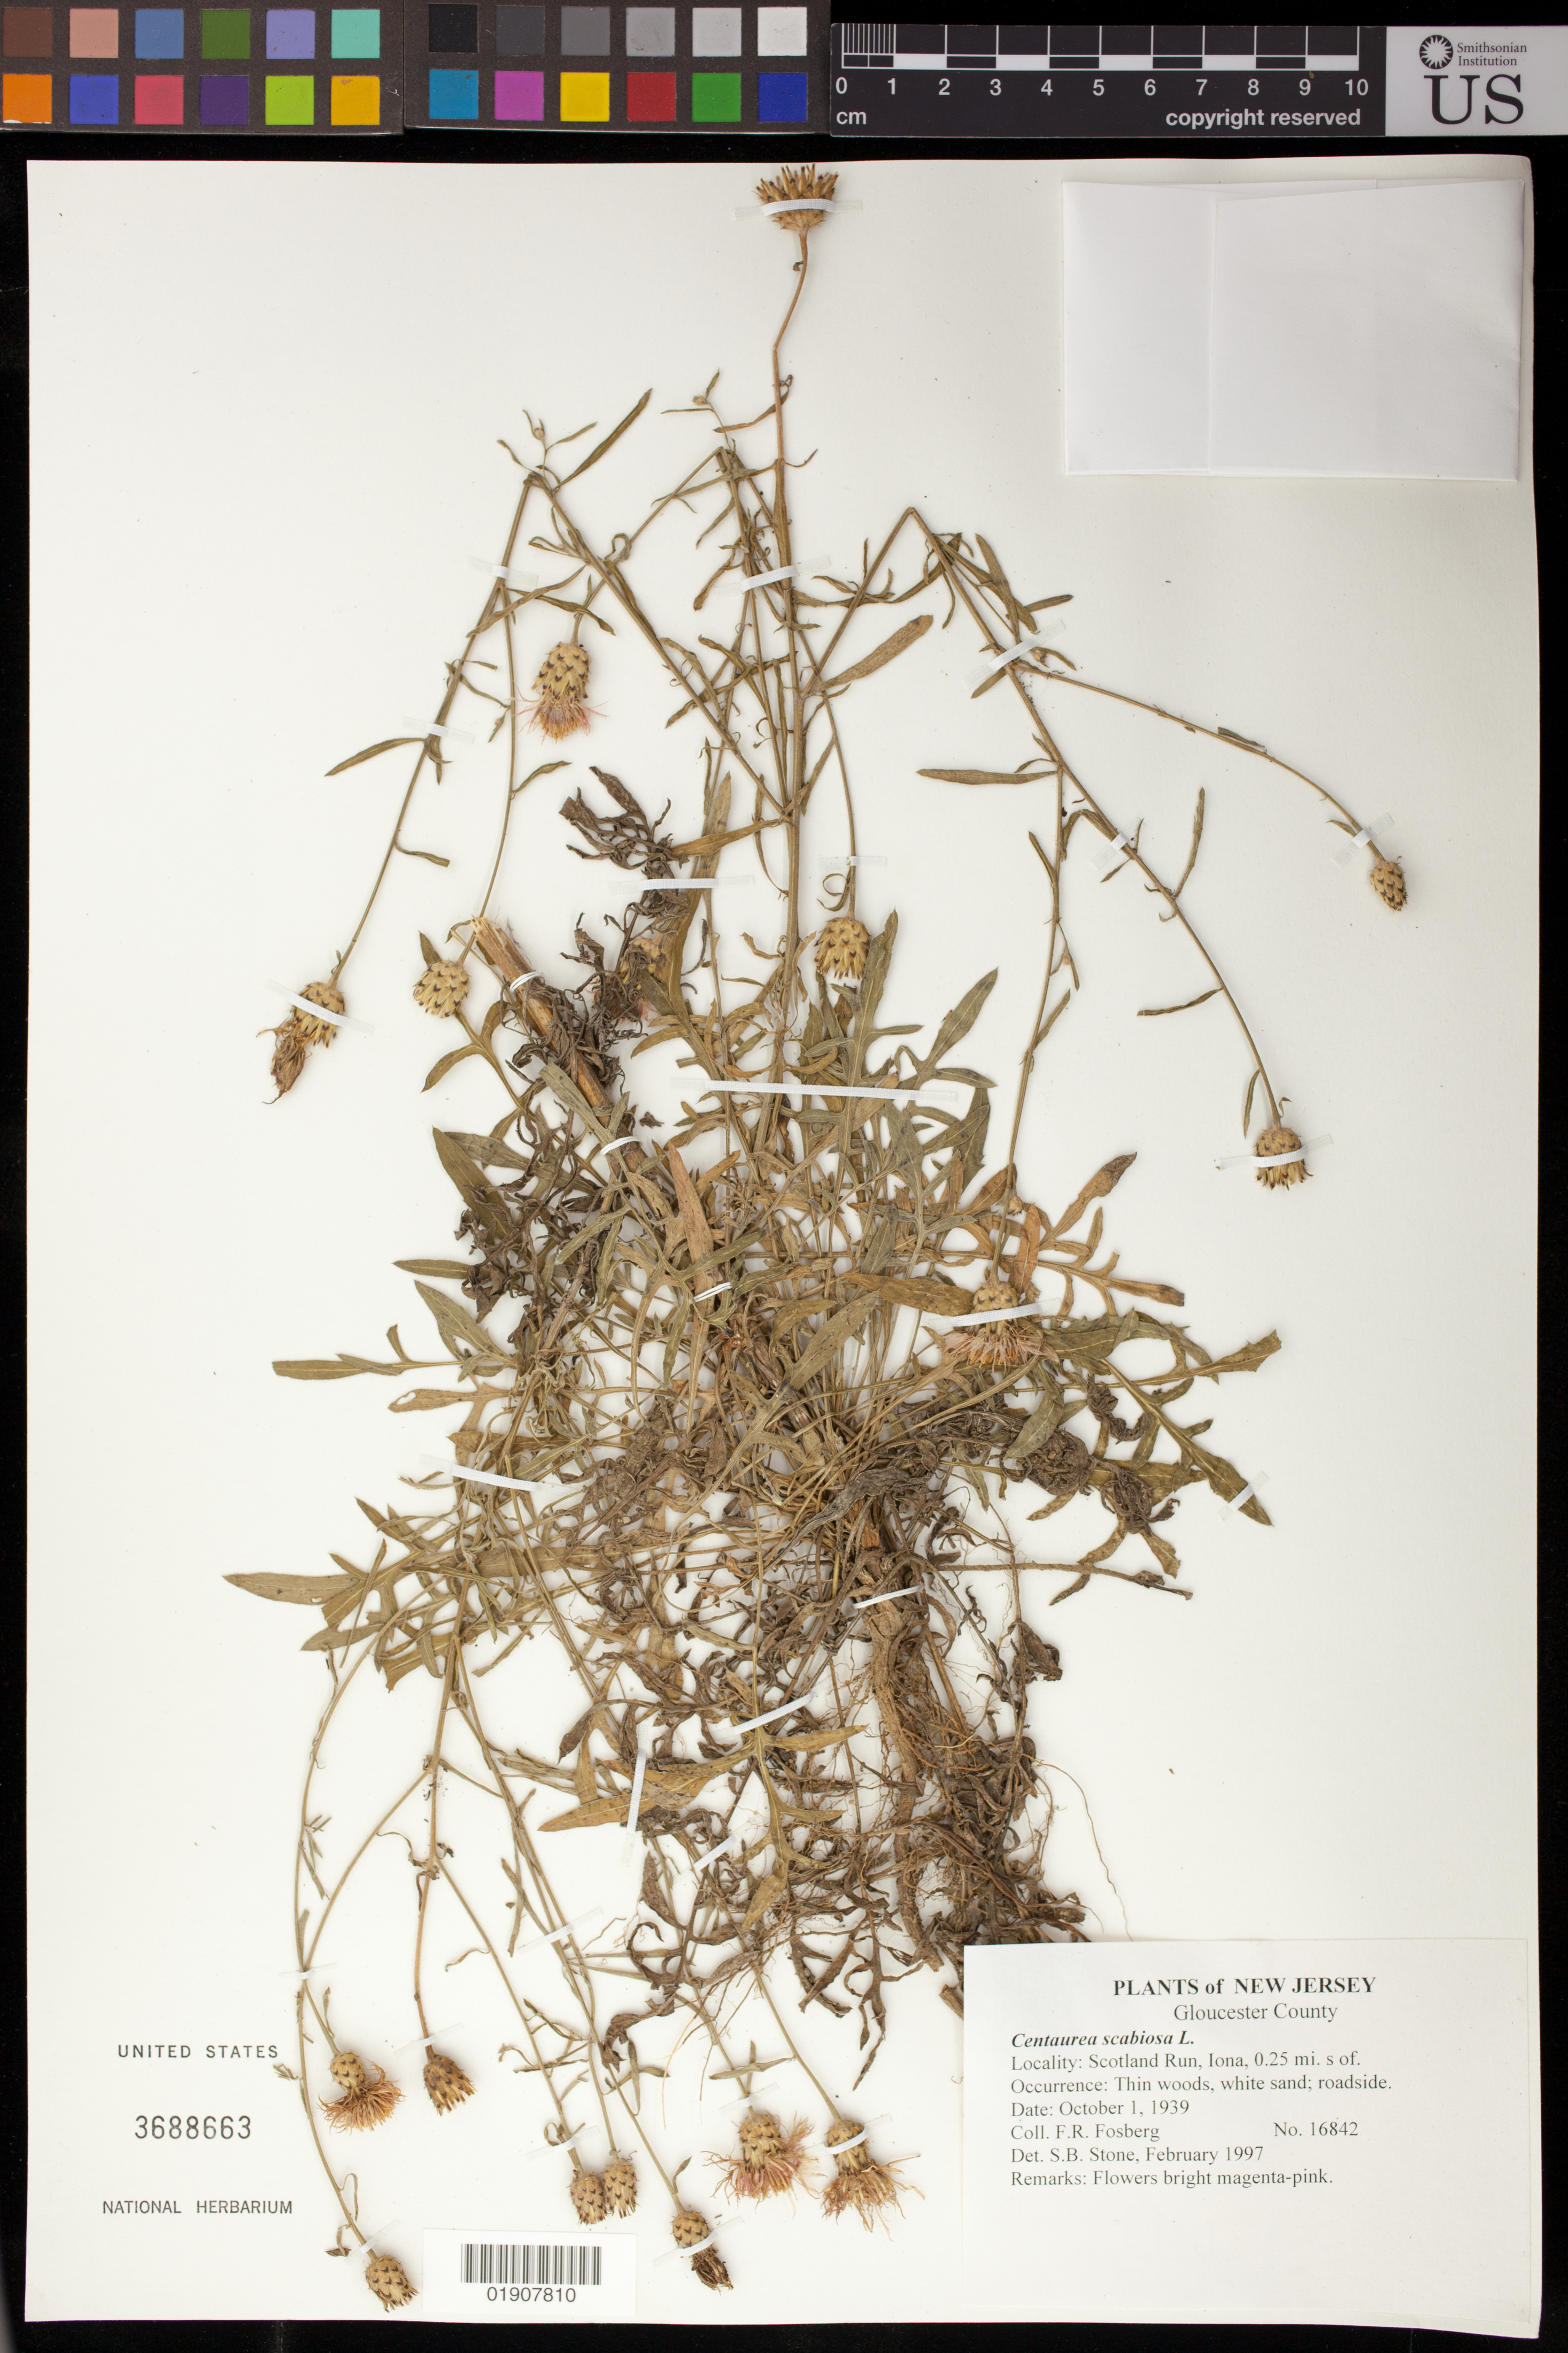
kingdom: Plantae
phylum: Tracheophyta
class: Magnoliopsida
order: Asterales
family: Asteraceae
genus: Centaurea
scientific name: Centaurea scabiosa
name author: L.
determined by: Stone, S. B.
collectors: F. R. Fosberg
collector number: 16842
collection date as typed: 01 Oct 1939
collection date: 1939-10-01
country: United States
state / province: New Jersey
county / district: Gloucester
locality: Scotland Run, Iona, 0.25 mi. S of.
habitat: Thin woods, white sand.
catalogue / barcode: US 3688663